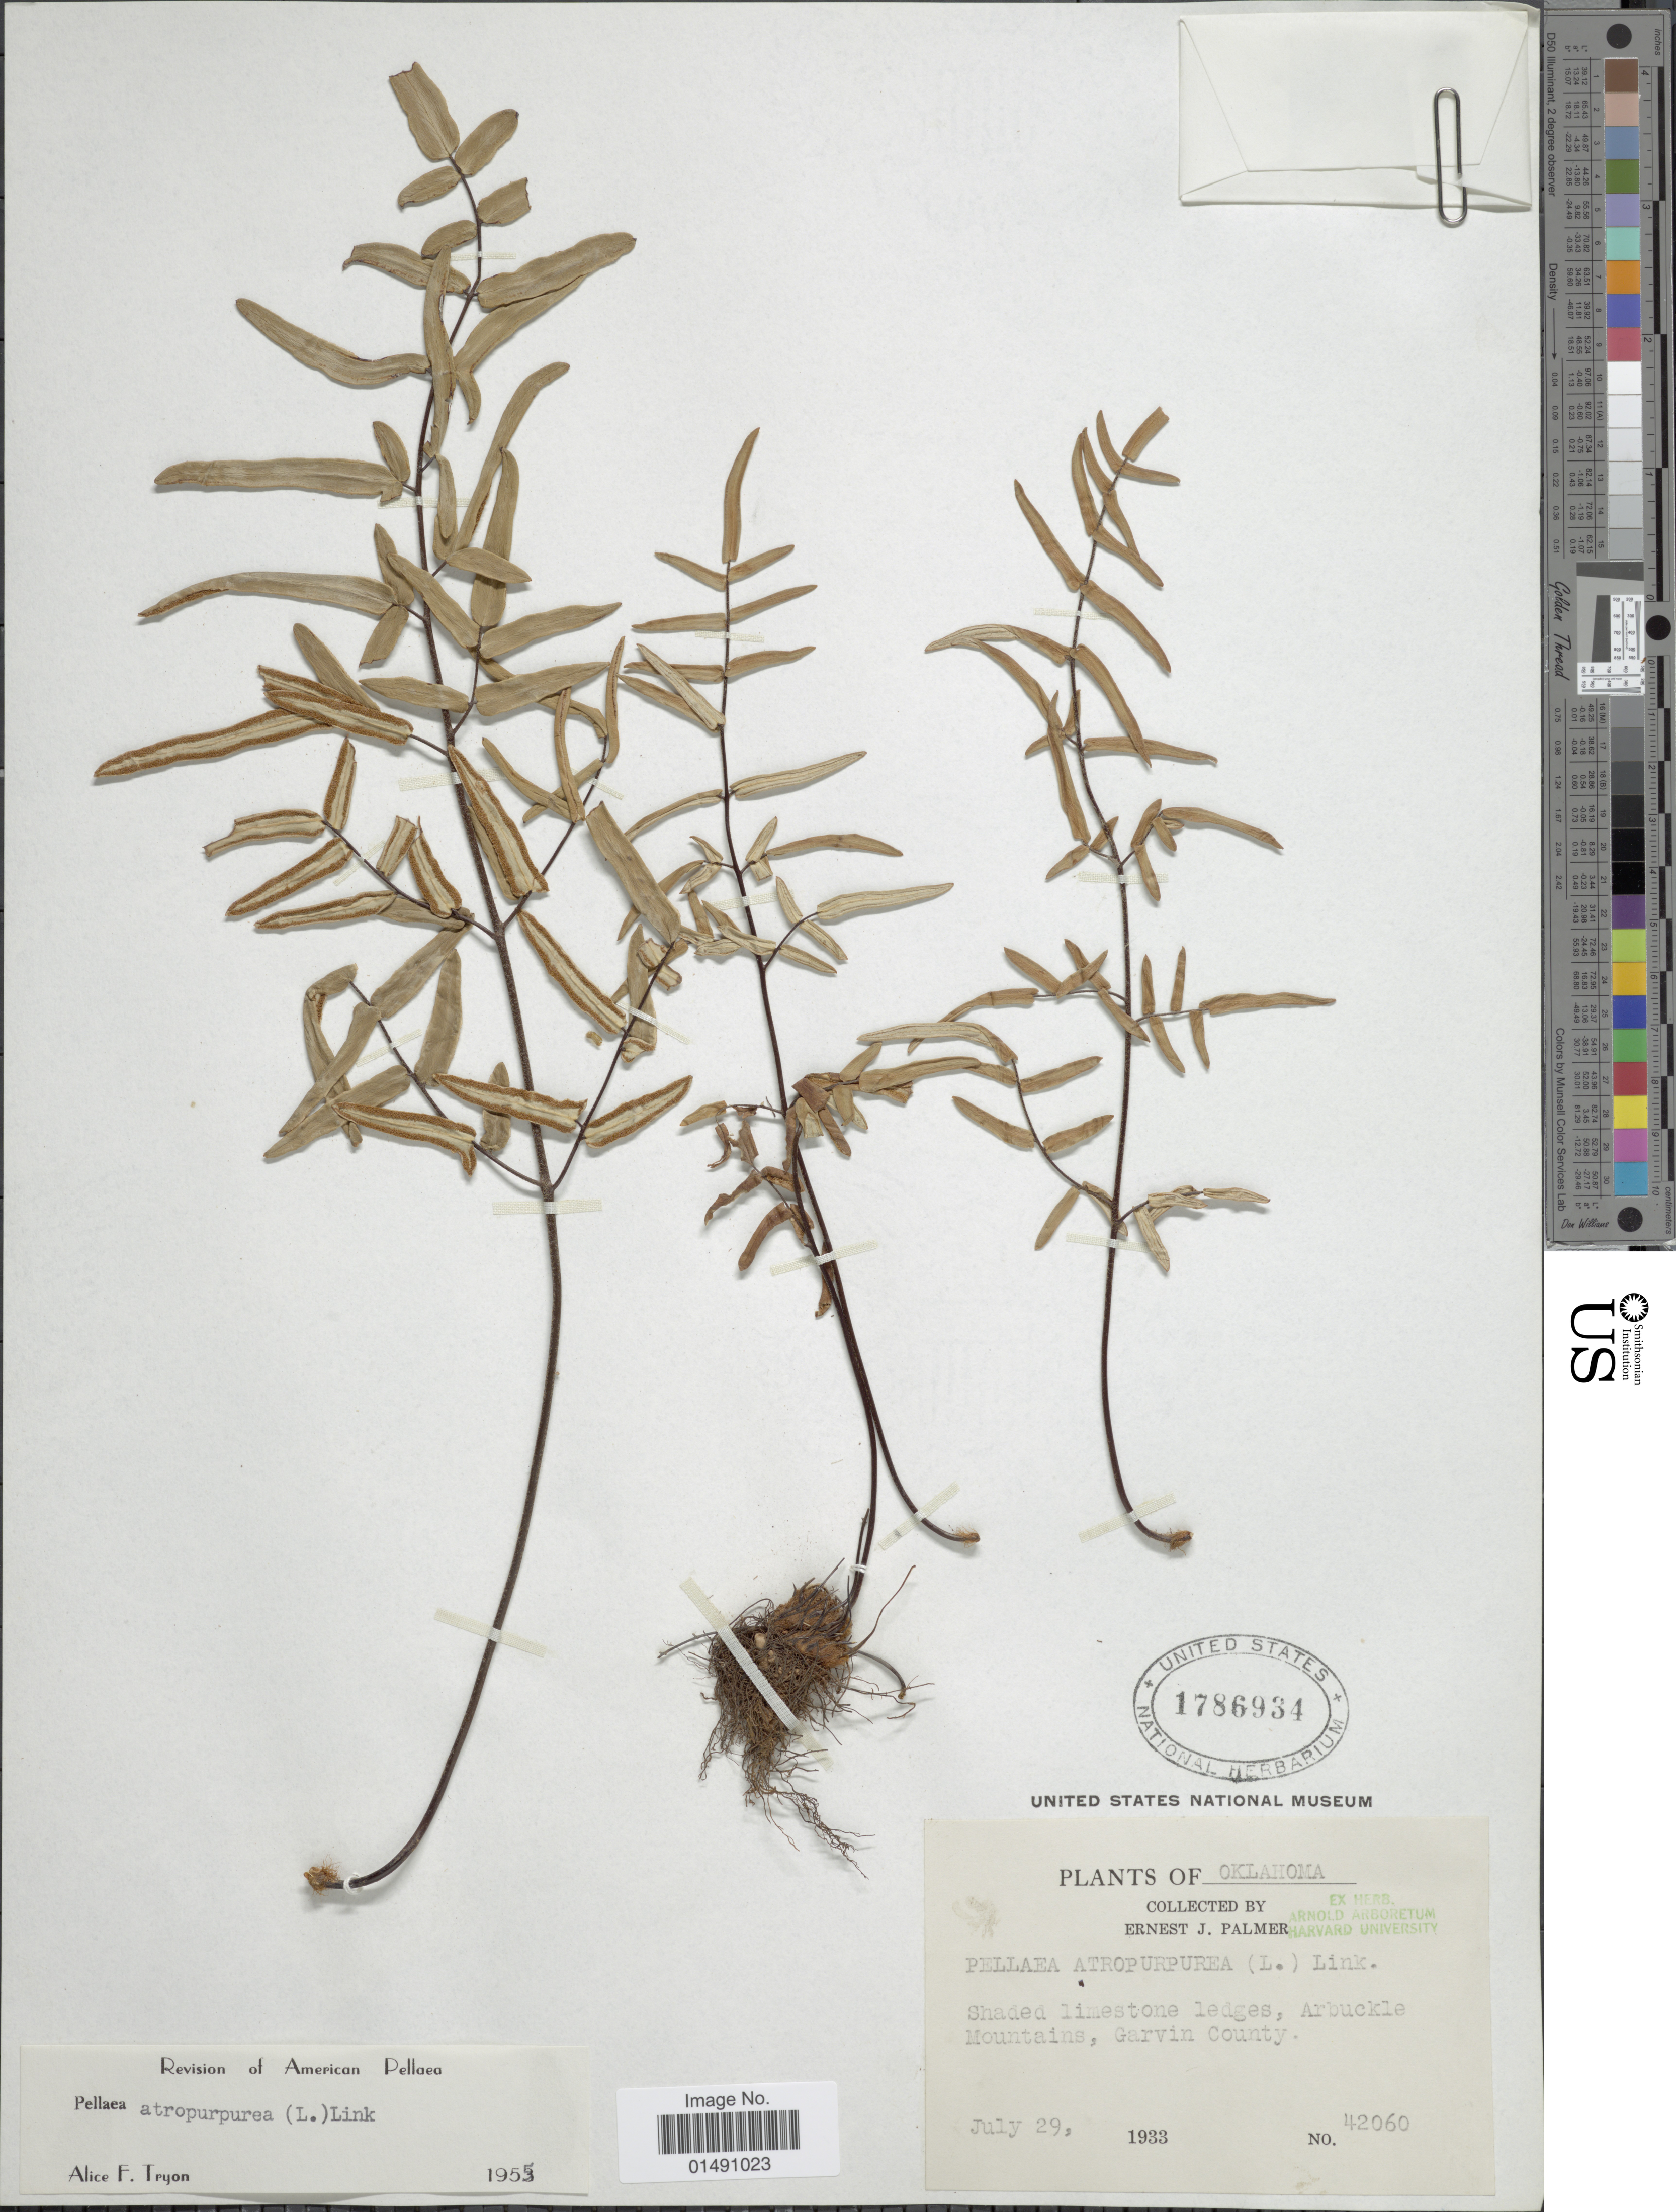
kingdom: Plantae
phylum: Tracheophyta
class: Polypodiopsida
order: Polypodiales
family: Pteridaceae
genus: Pellaea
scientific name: Pellaea atropurpurea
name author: (L.) Link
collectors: E. J. Palmer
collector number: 42060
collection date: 1933-07-29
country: United States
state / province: Oklahoma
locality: Shaded limestone ledges, Arbuckle Mountains, Garvin County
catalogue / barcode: US 1786934